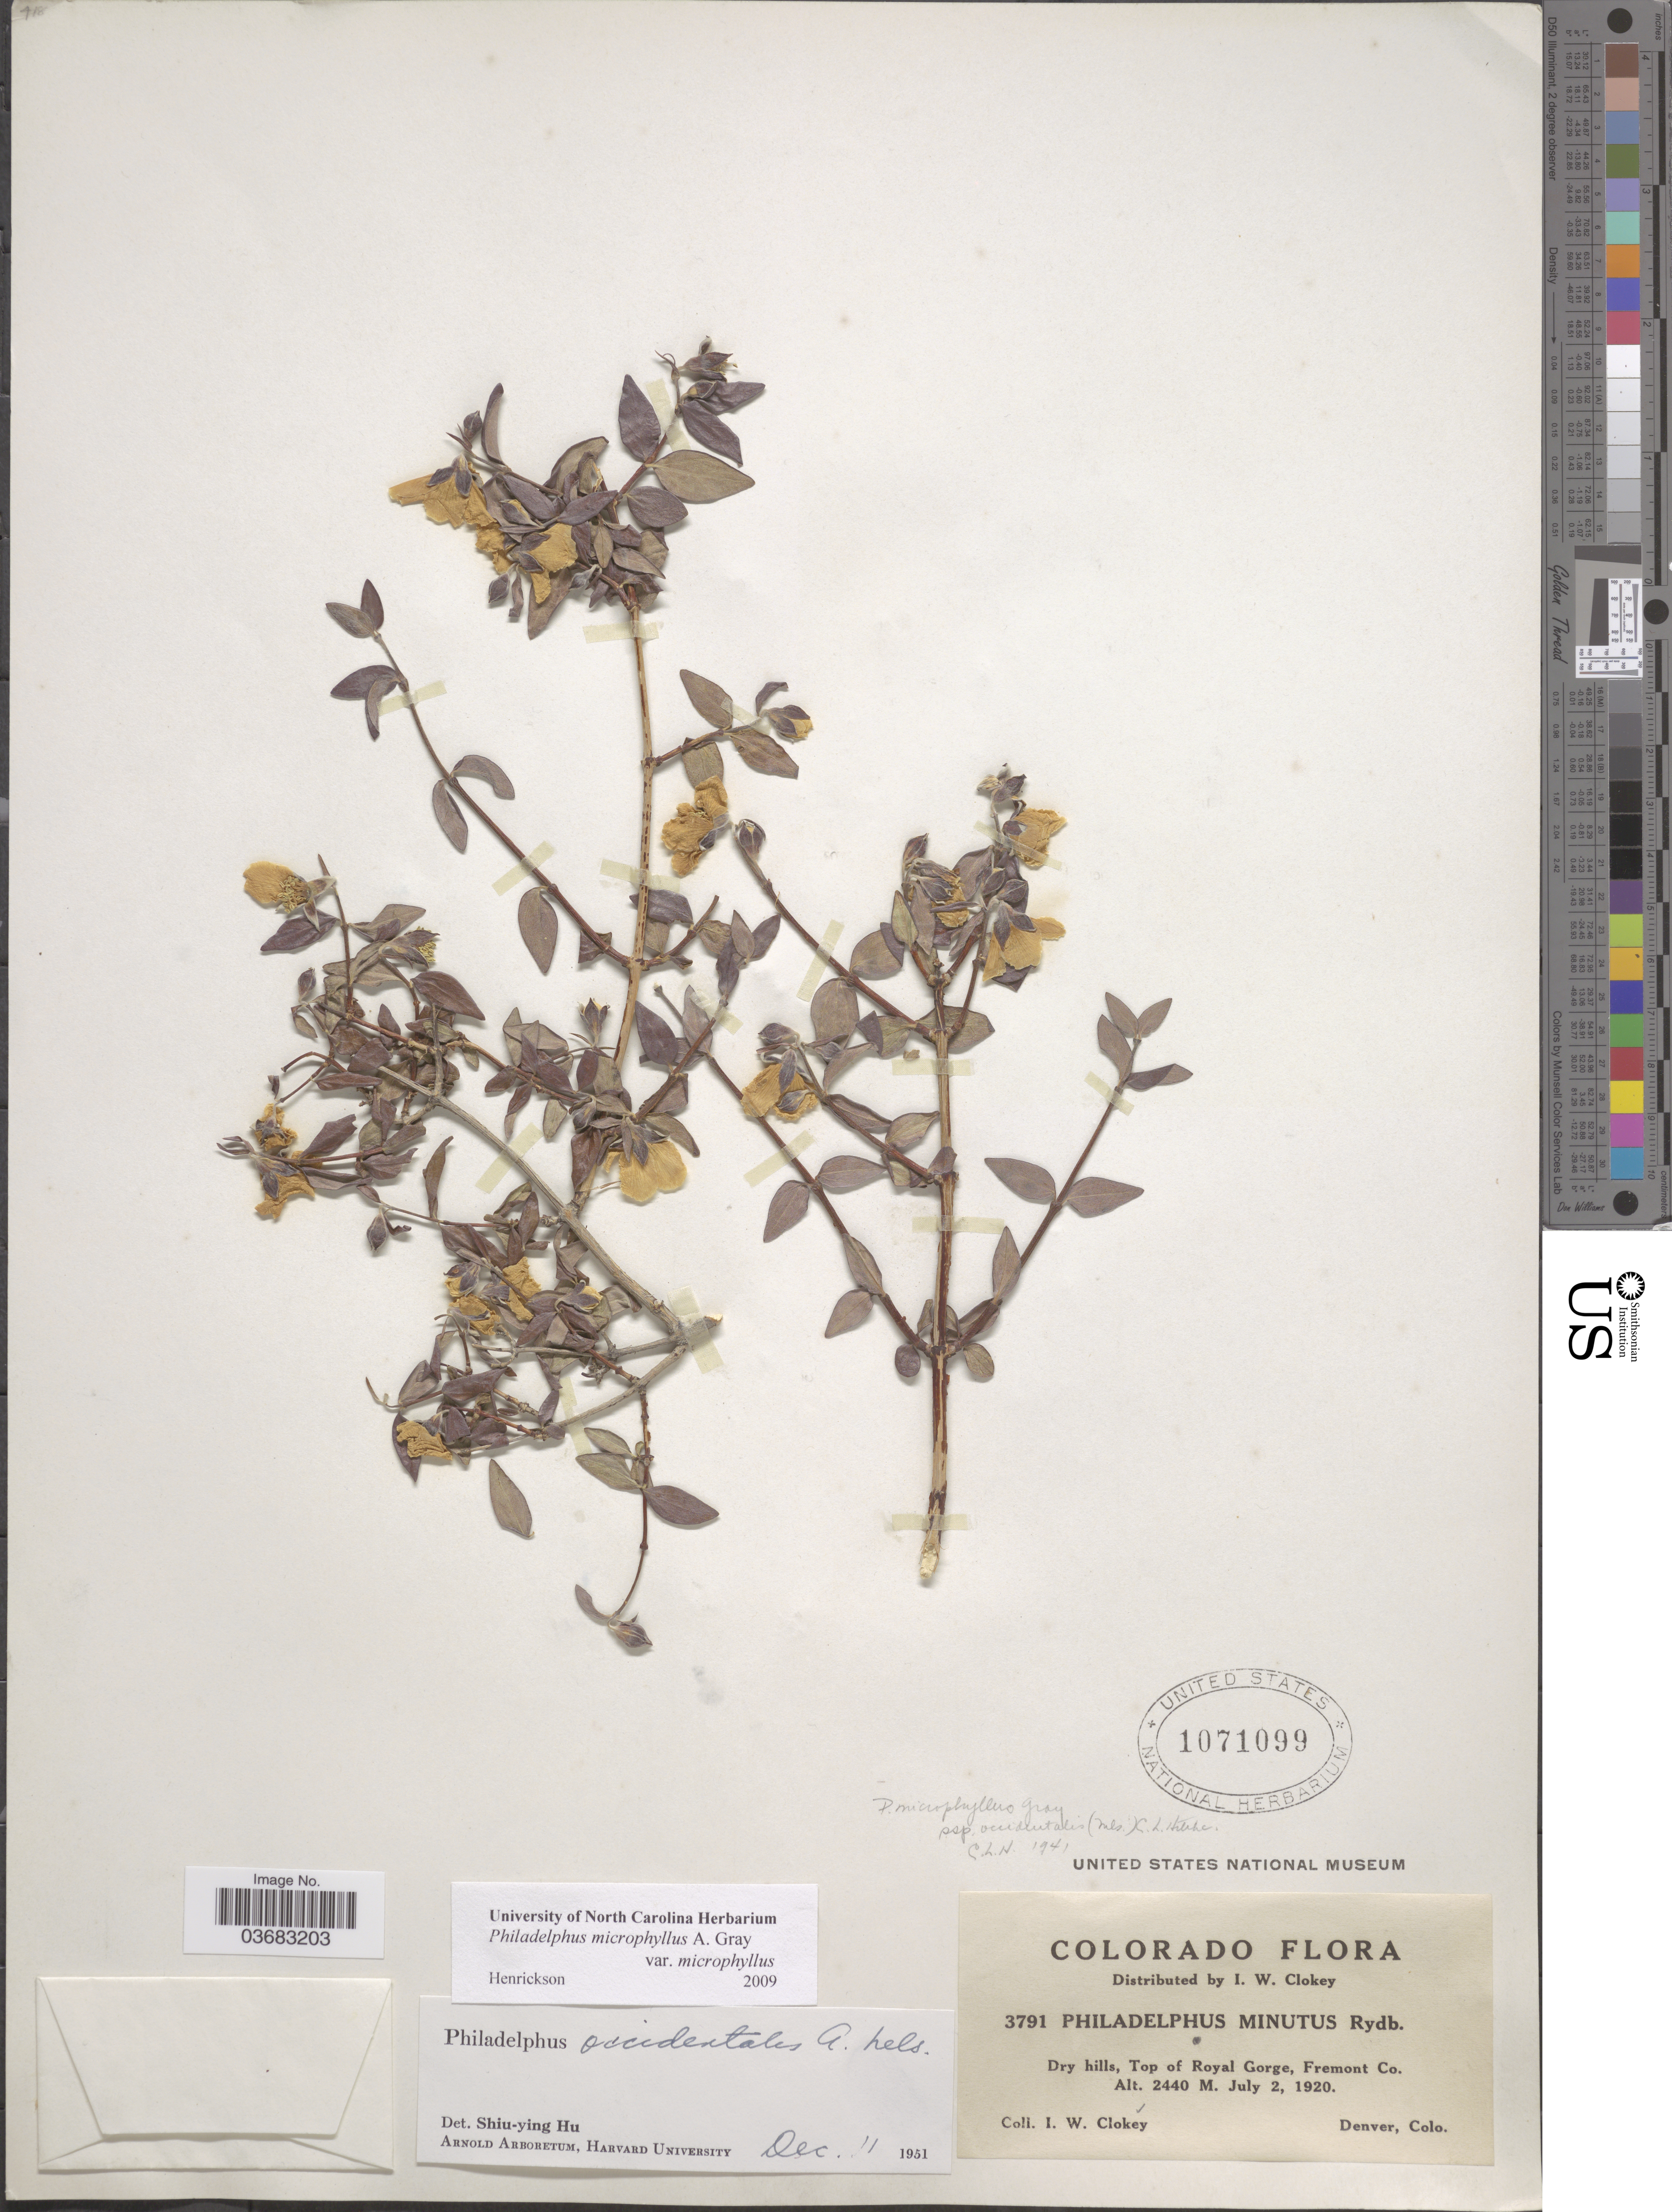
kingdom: Plantae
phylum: Tracheophyta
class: Magnoliopsida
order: Cornales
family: Hydrangeaceae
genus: Philadelphus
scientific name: Philadelphus microphyllus var. microphyllus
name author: A. Gray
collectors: I. W. Clokey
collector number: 3791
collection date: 1920-07-02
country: United States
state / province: Colorado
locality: Dry hills, Top of Royal Gorge, Fremont Co.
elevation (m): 2440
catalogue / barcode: US 1071099